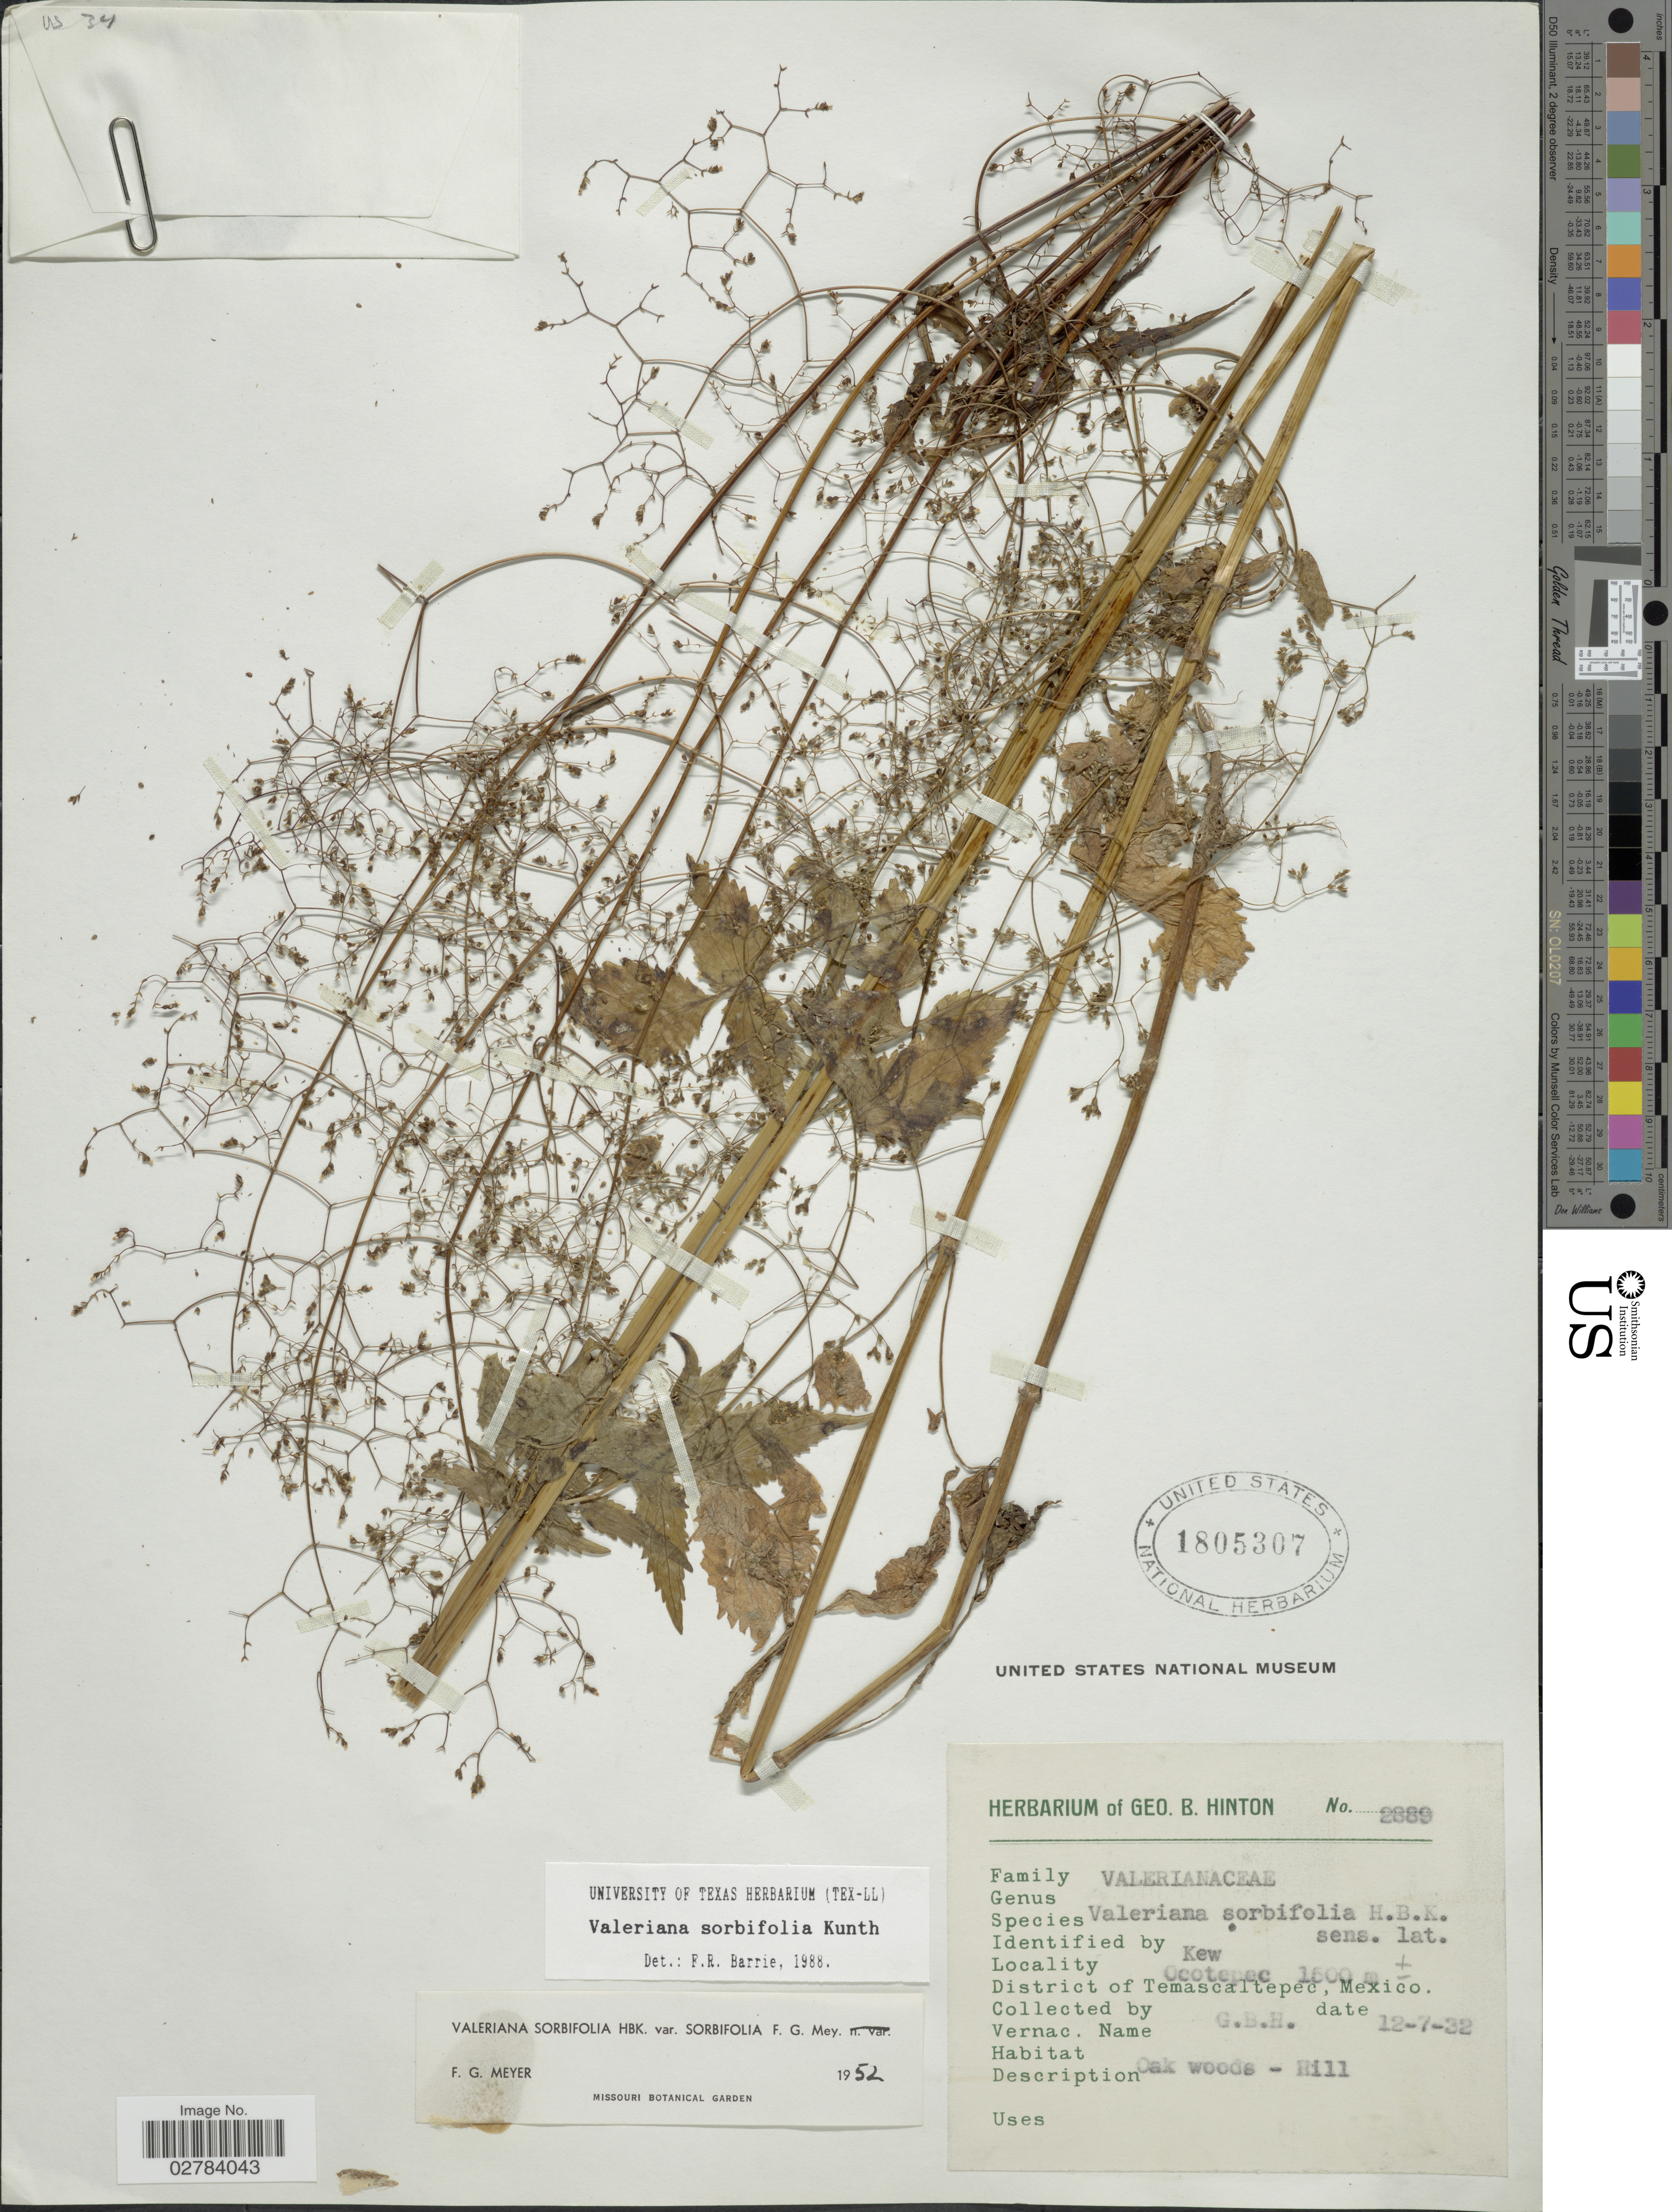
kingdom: Plantae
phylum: Tracheophyta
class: Magnoliopsida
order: Dipsacales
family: Caprifoliaceae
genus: Valeriana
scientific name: Valeriana sorbifolia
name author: Kunth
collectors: G. B. Hinton & et al.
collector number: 2889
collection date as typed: Transcribed d/m/y: 12/7/32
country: Mexico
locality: Ocotepec, District of Temascaltepec.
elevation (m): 1500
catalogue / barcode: US 1805307